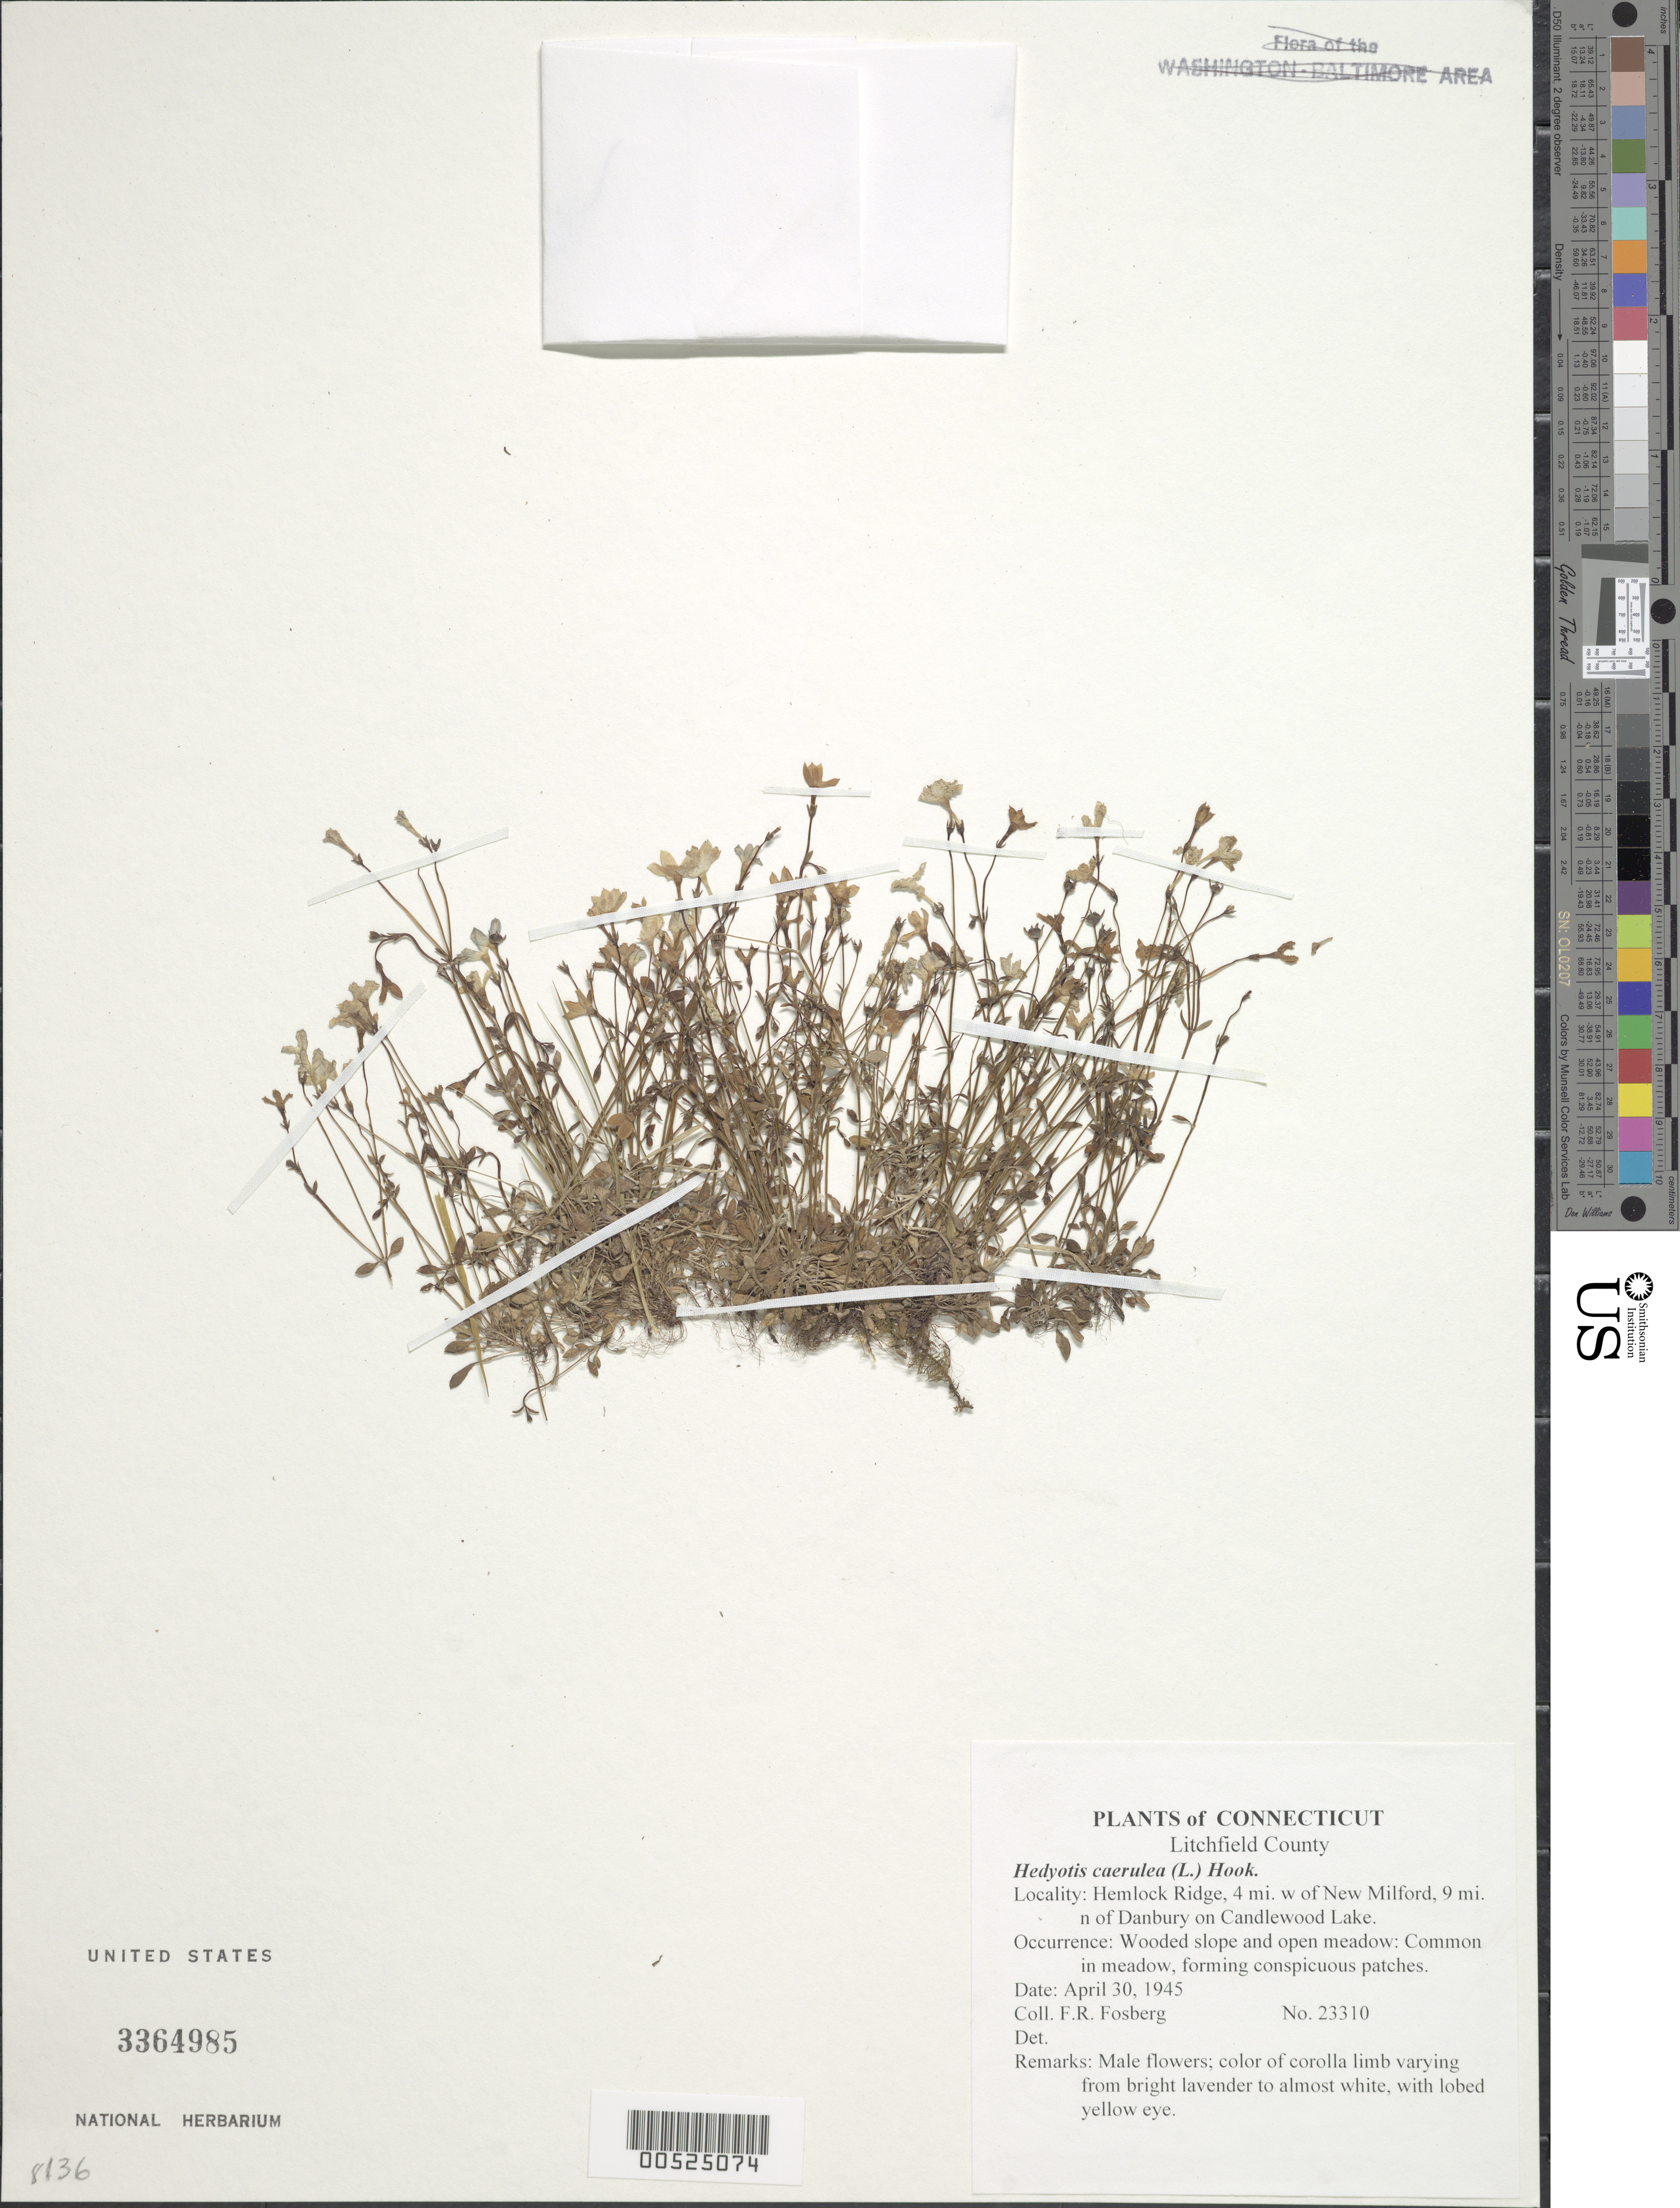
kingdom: Plantae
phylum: Tracheophyta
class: Magnoliopsida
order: Gentianales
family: Rubiaceae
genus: Houstonia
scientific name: Houstonia caerulea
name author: L.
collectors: F. R. Fosberg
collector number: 23310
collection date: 1945-04-30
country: United States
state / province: Connecticut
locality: Litchfield County, Hemlock Ridge, 4 mi. w. of New Milford, 9 mi. n. of Danbury on Candlewood Lake, Wooded slope and open meadow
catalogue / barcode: US 3364985